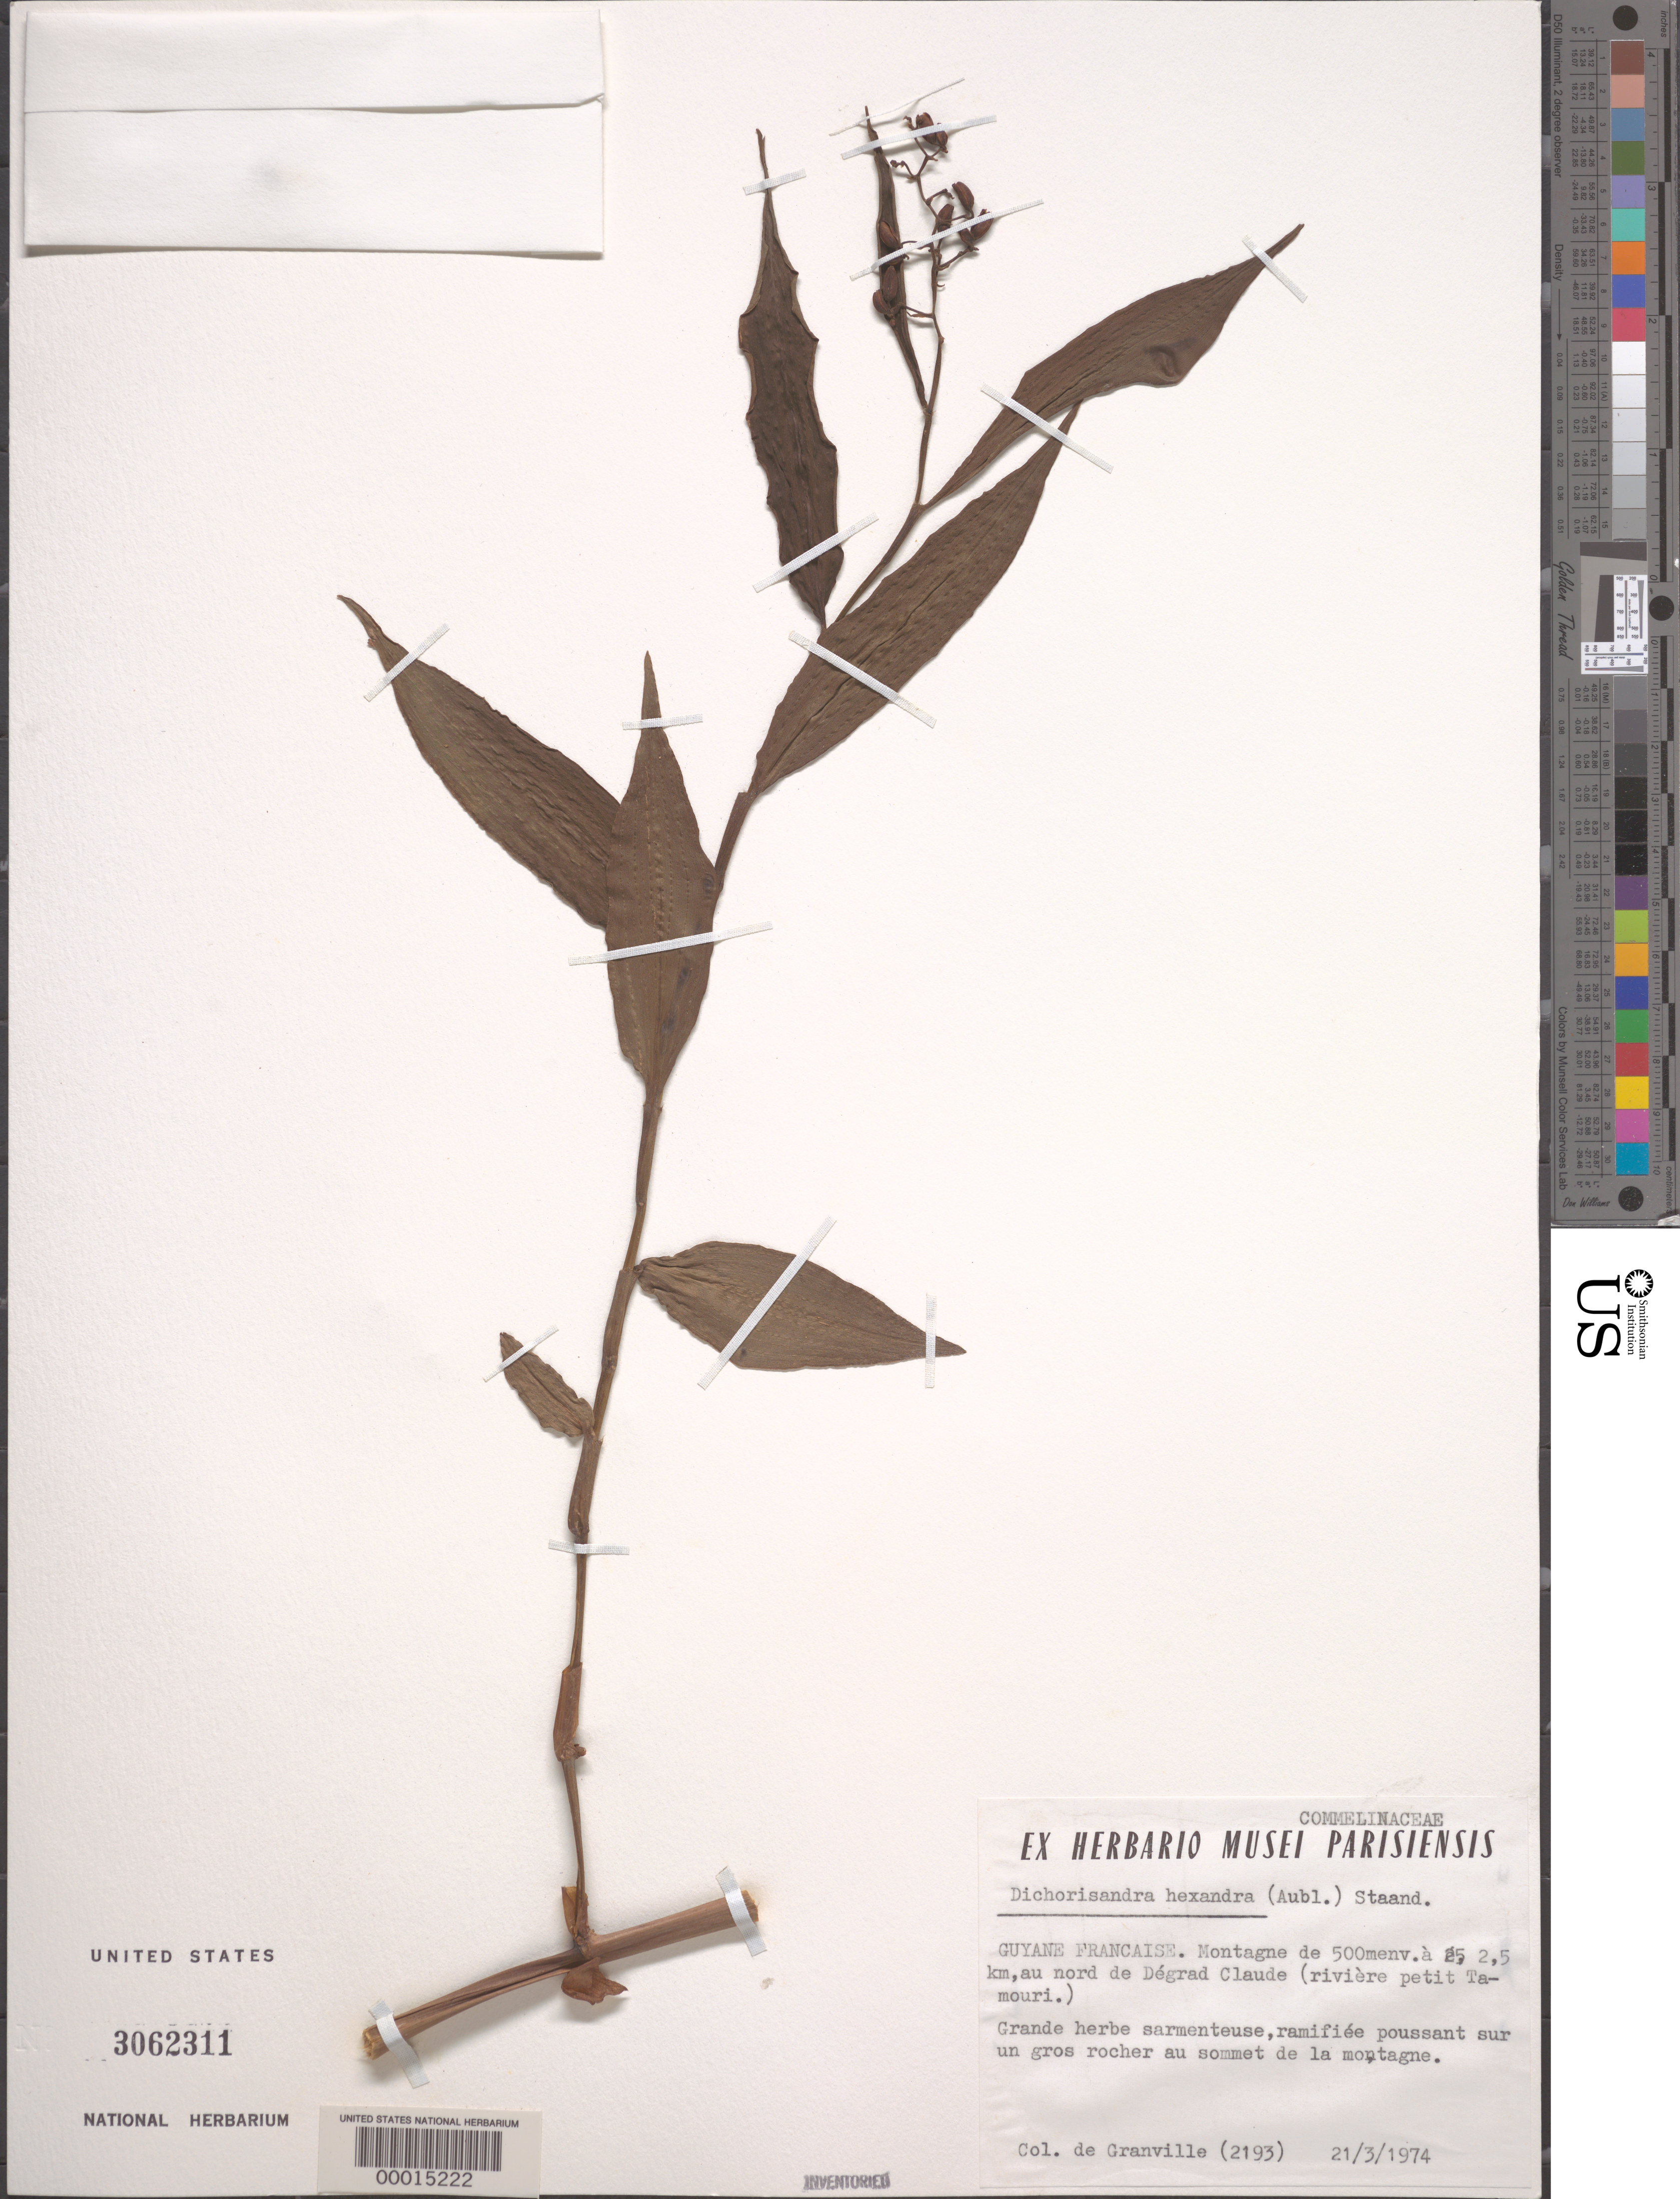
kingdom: Plantae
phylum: Tracheophyta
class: Liliopsida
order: Commelinales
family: Commelinaceae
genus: Dichorisandra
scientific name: Dichorisandra hexandra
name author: (Aubl.) Standl.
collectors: J.-J. de Granville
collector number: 2193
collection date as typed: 21 Mar 1974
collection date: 1974-03-21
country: French Guiana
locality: N of degrad claude little tamouri river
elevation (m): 500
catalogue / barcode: US 3062311